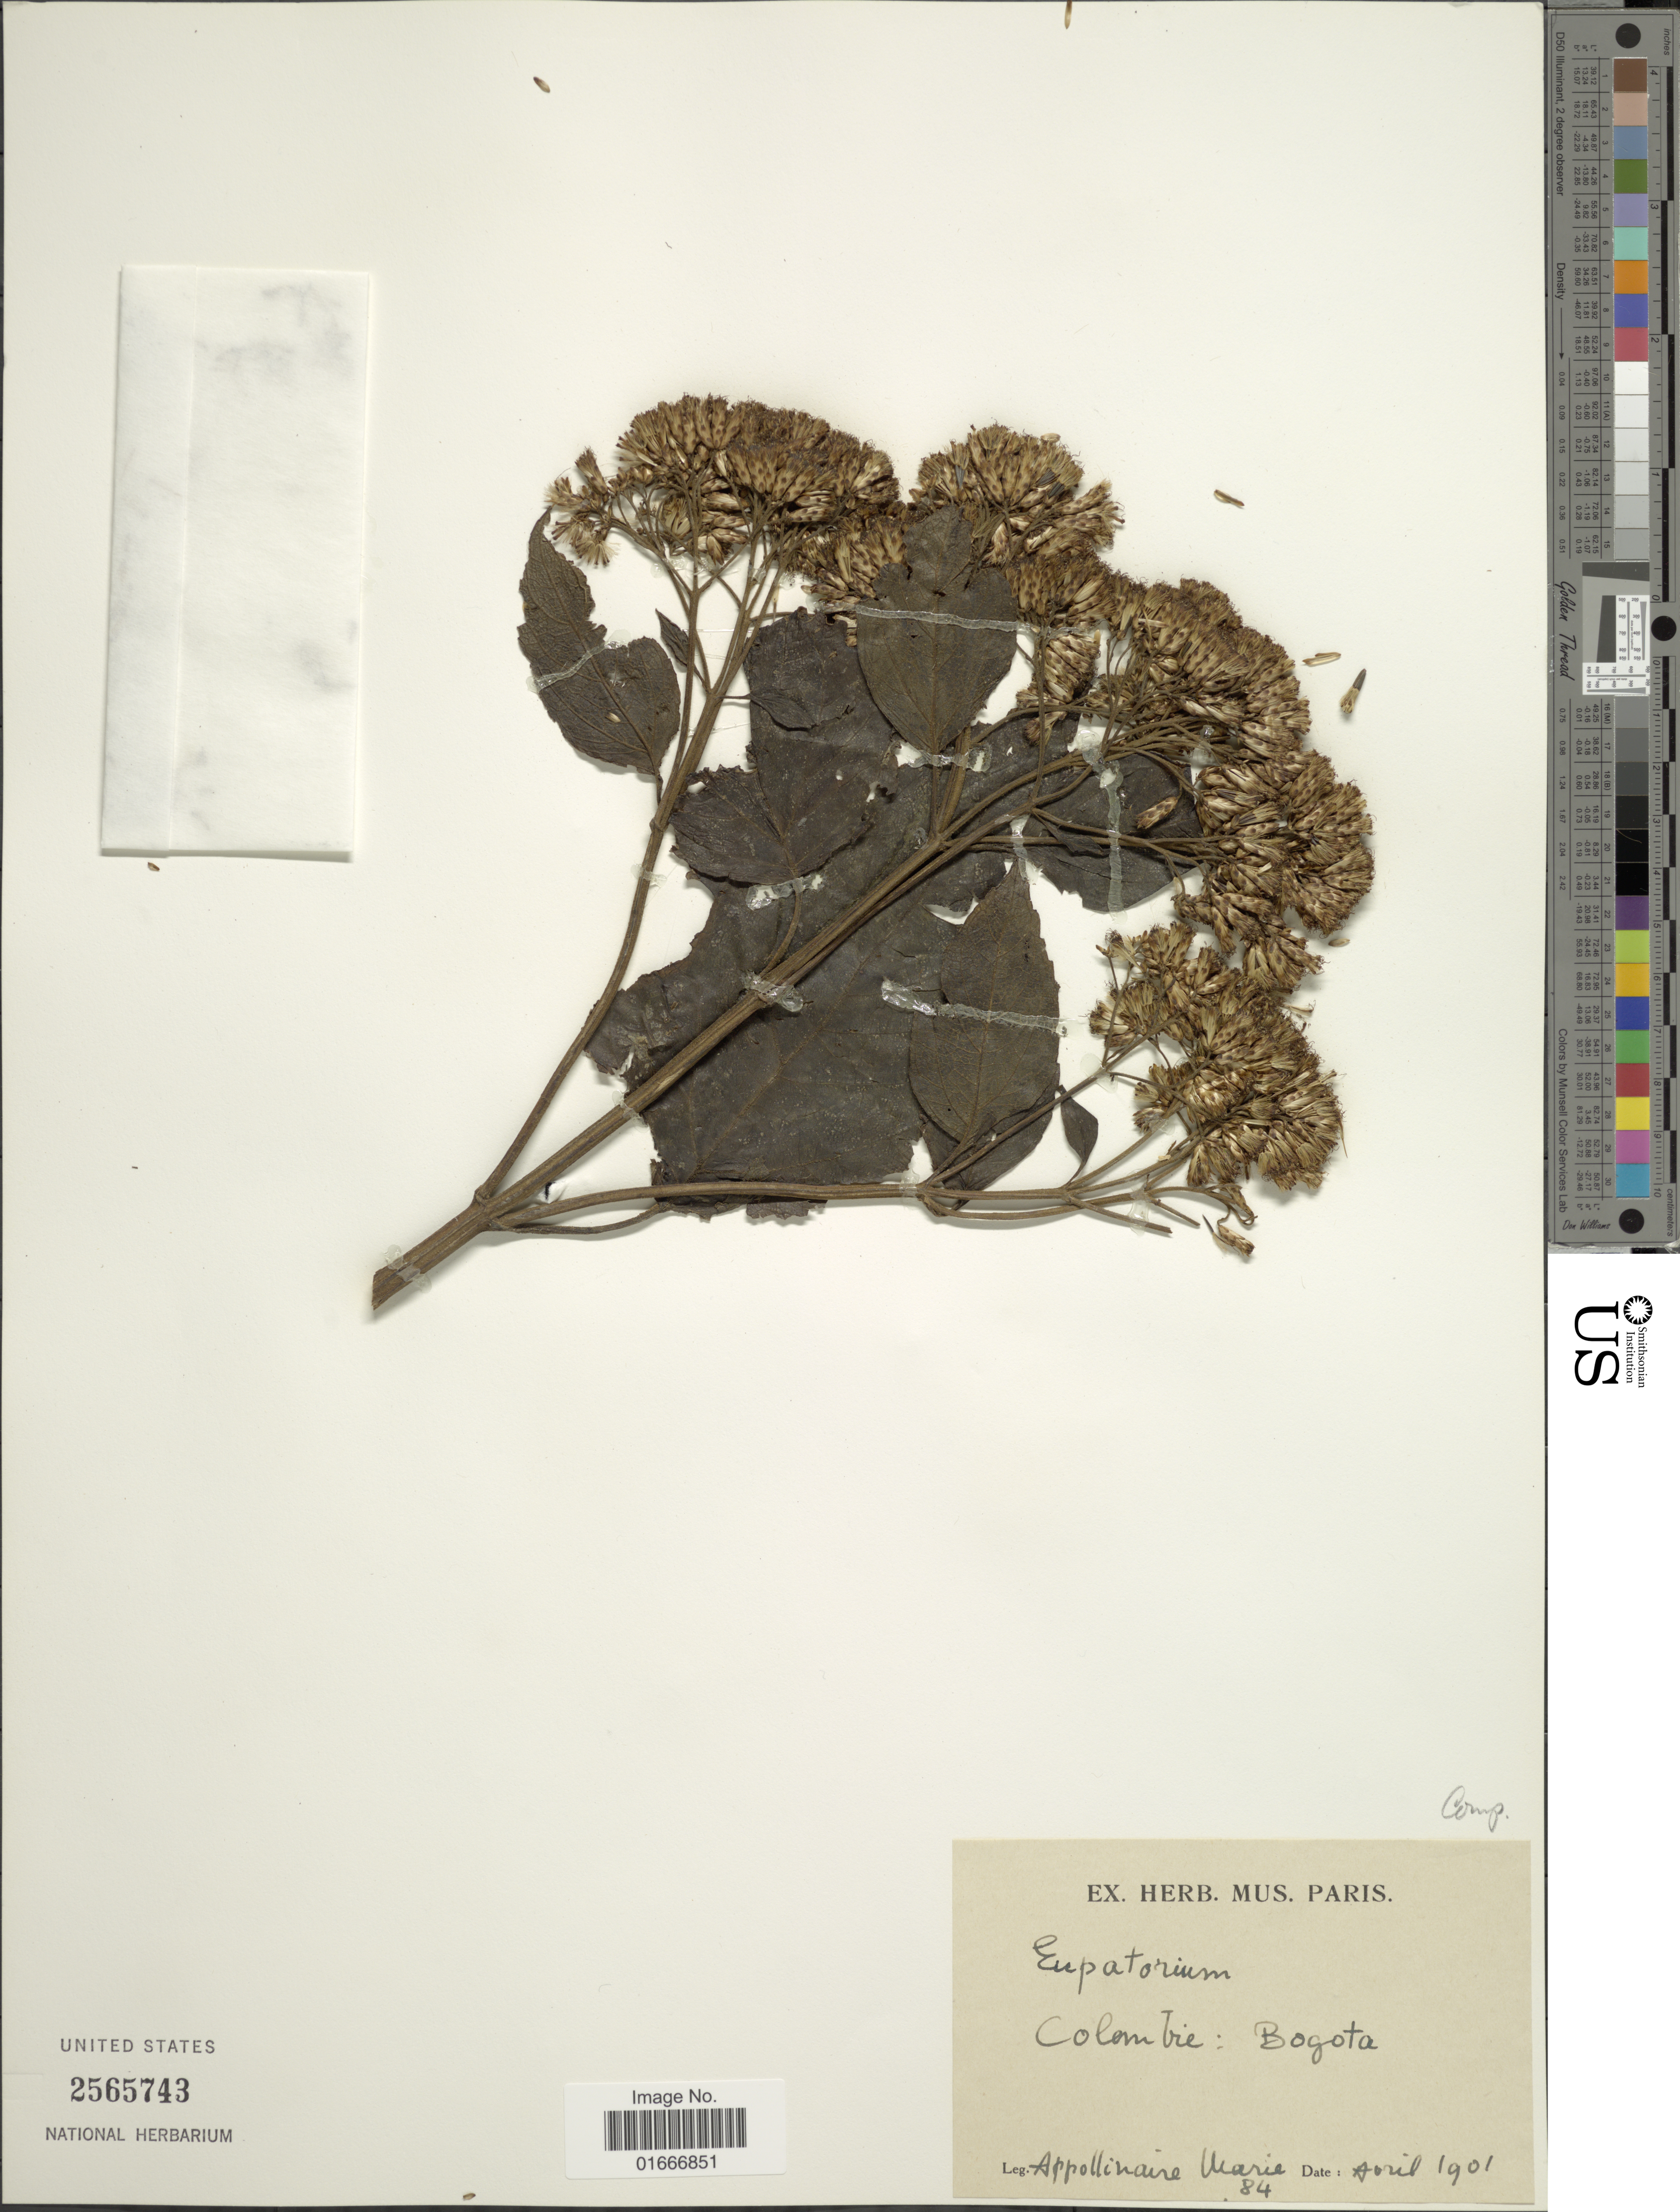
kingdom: Plantae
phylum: Tracheophyta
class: Magnoliopsida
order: Asterales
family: Asteraceae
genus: Chromolaena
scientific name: Chromolaena sp.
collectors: M. Appollinaire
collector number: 84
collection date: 1901-04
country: Colombia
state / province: Bogota D.C.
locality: Colombie: Bogota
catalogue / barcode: US 2565743